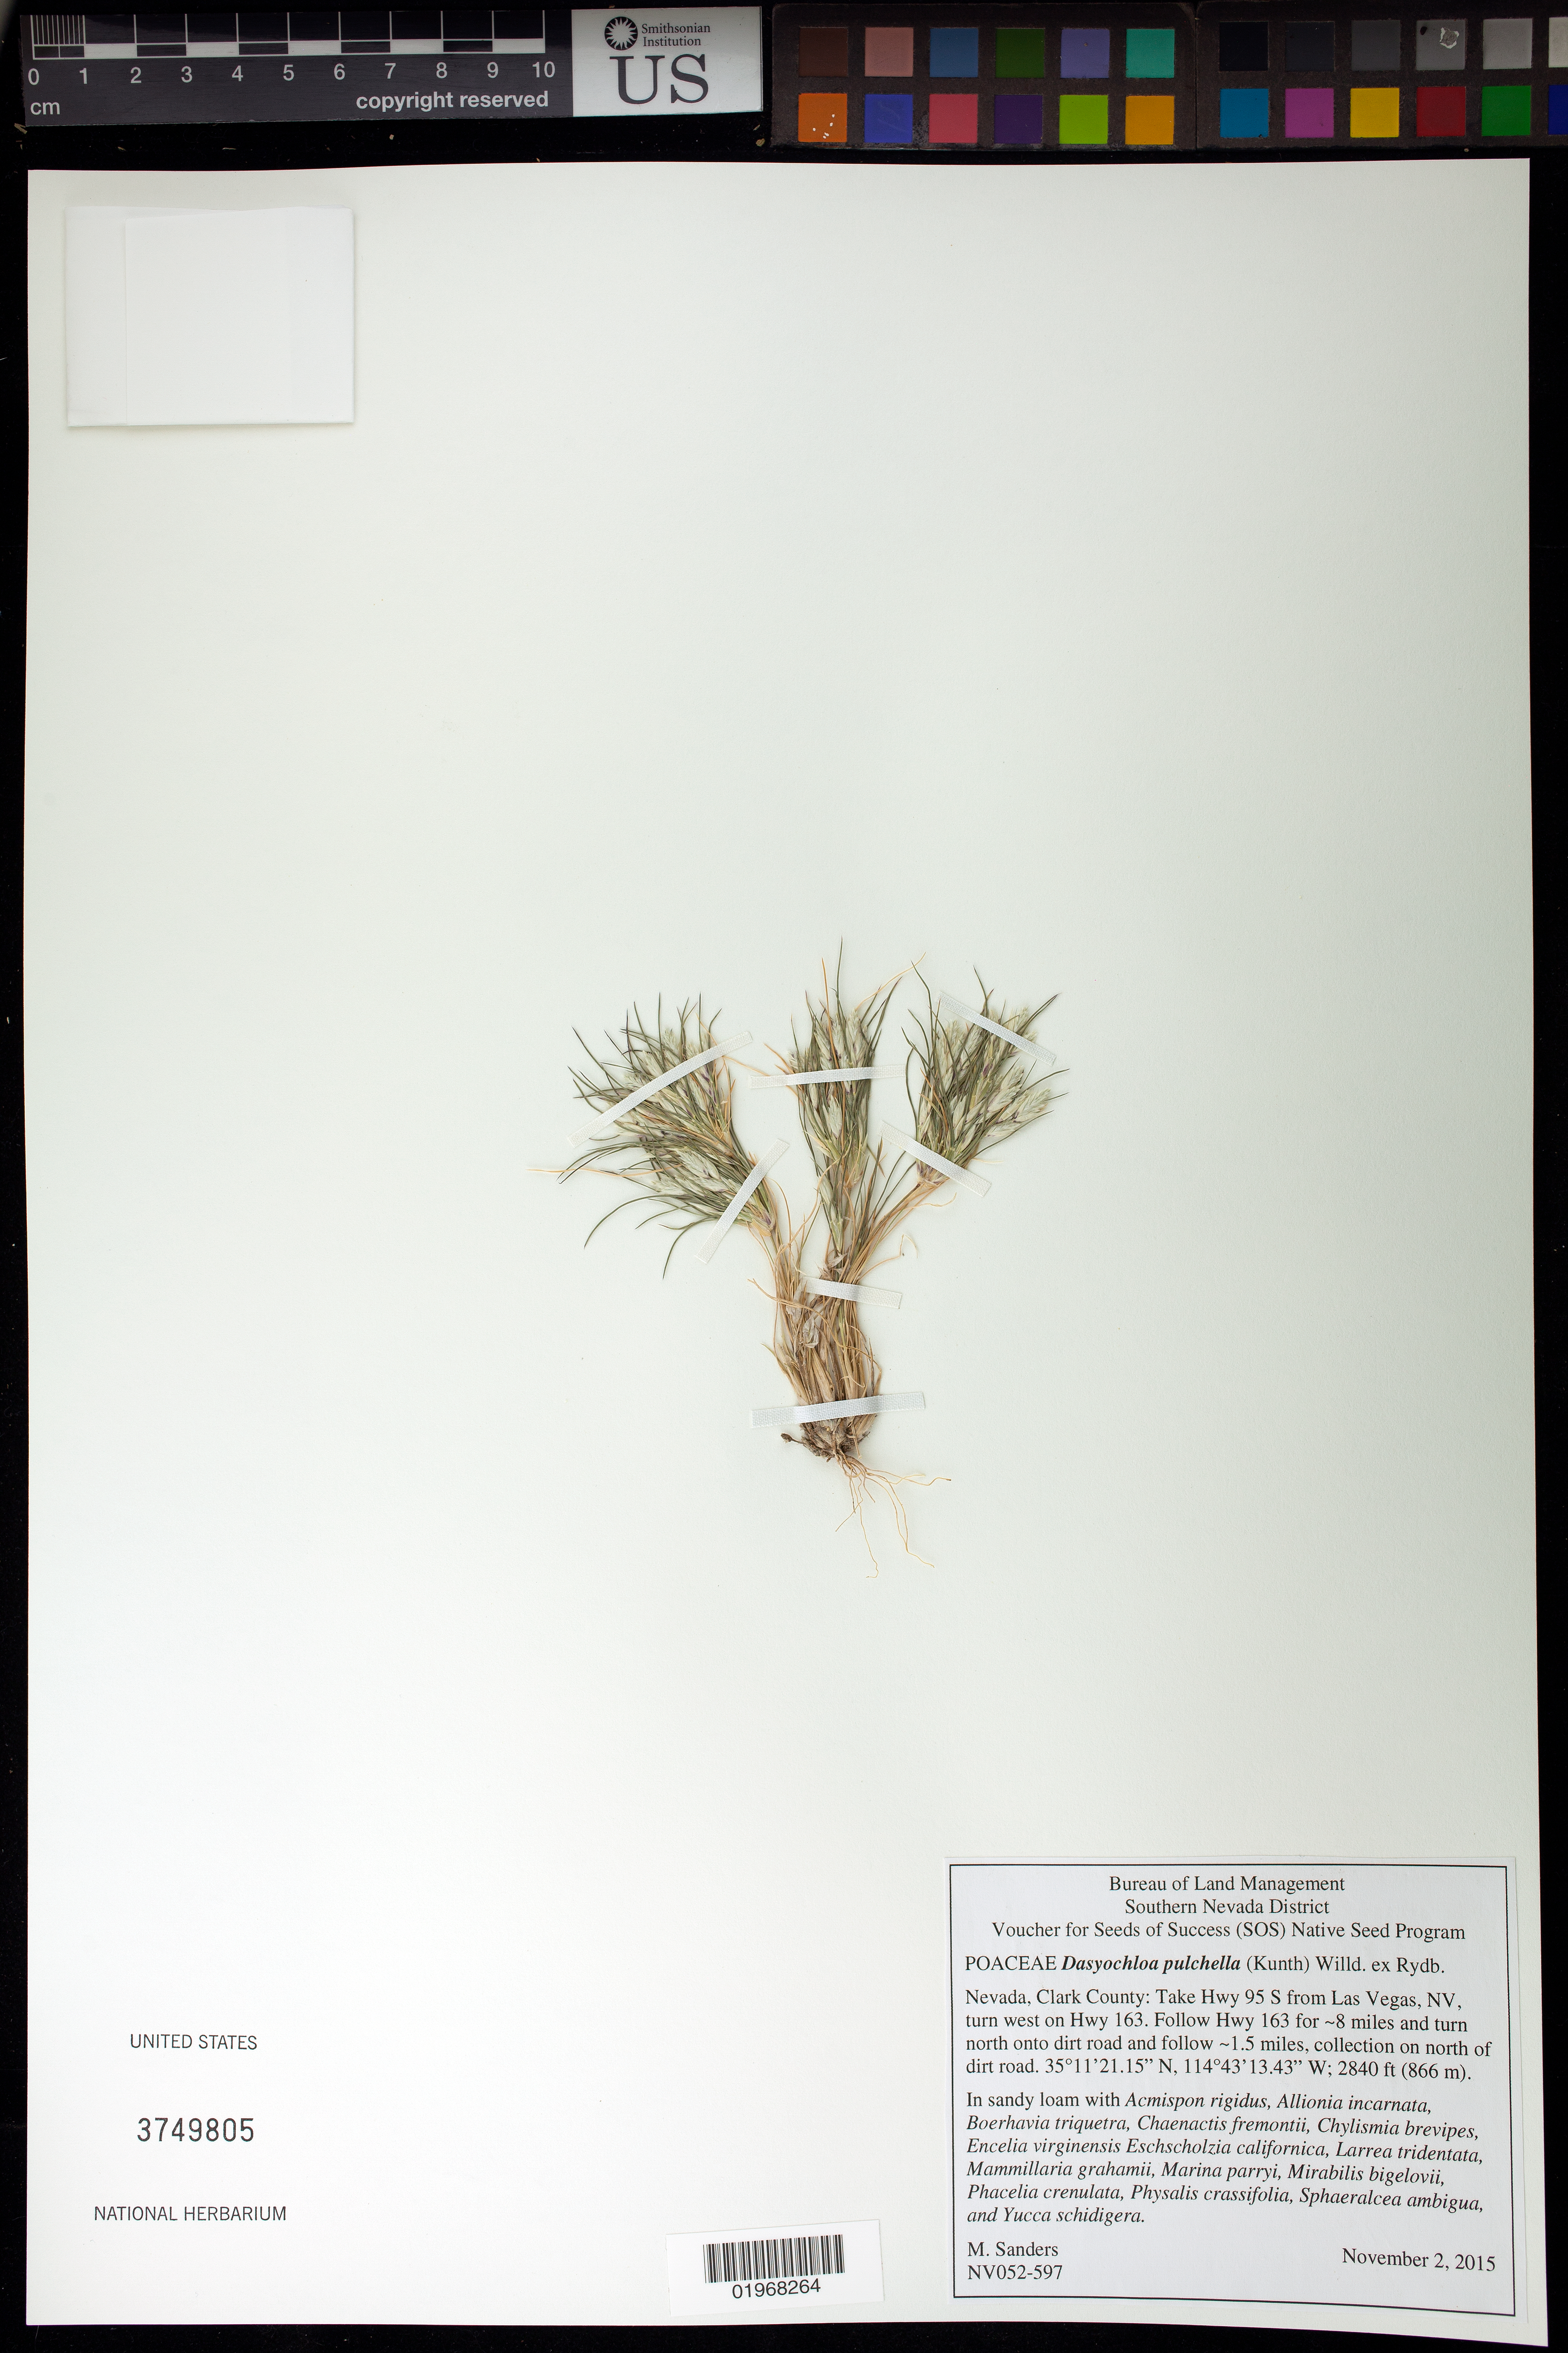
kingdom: Plantae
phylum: Tracheophyta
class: Liliopsida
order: Poales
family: Poaceae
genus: Dasyochloa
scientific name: Dasyochloa pulchella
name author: (Kunth) Willd. ex Rydb.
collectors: M. Sanders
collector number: NV052-597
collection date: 2015-11-02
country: United States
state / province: Nevada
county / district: Clark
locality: Piute-Eldorado ACEC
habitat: In sandy loam. With Allionia incarnata, Encelia virginensis, Marina parryi, ect.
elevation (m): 866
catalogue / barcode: US 3749805